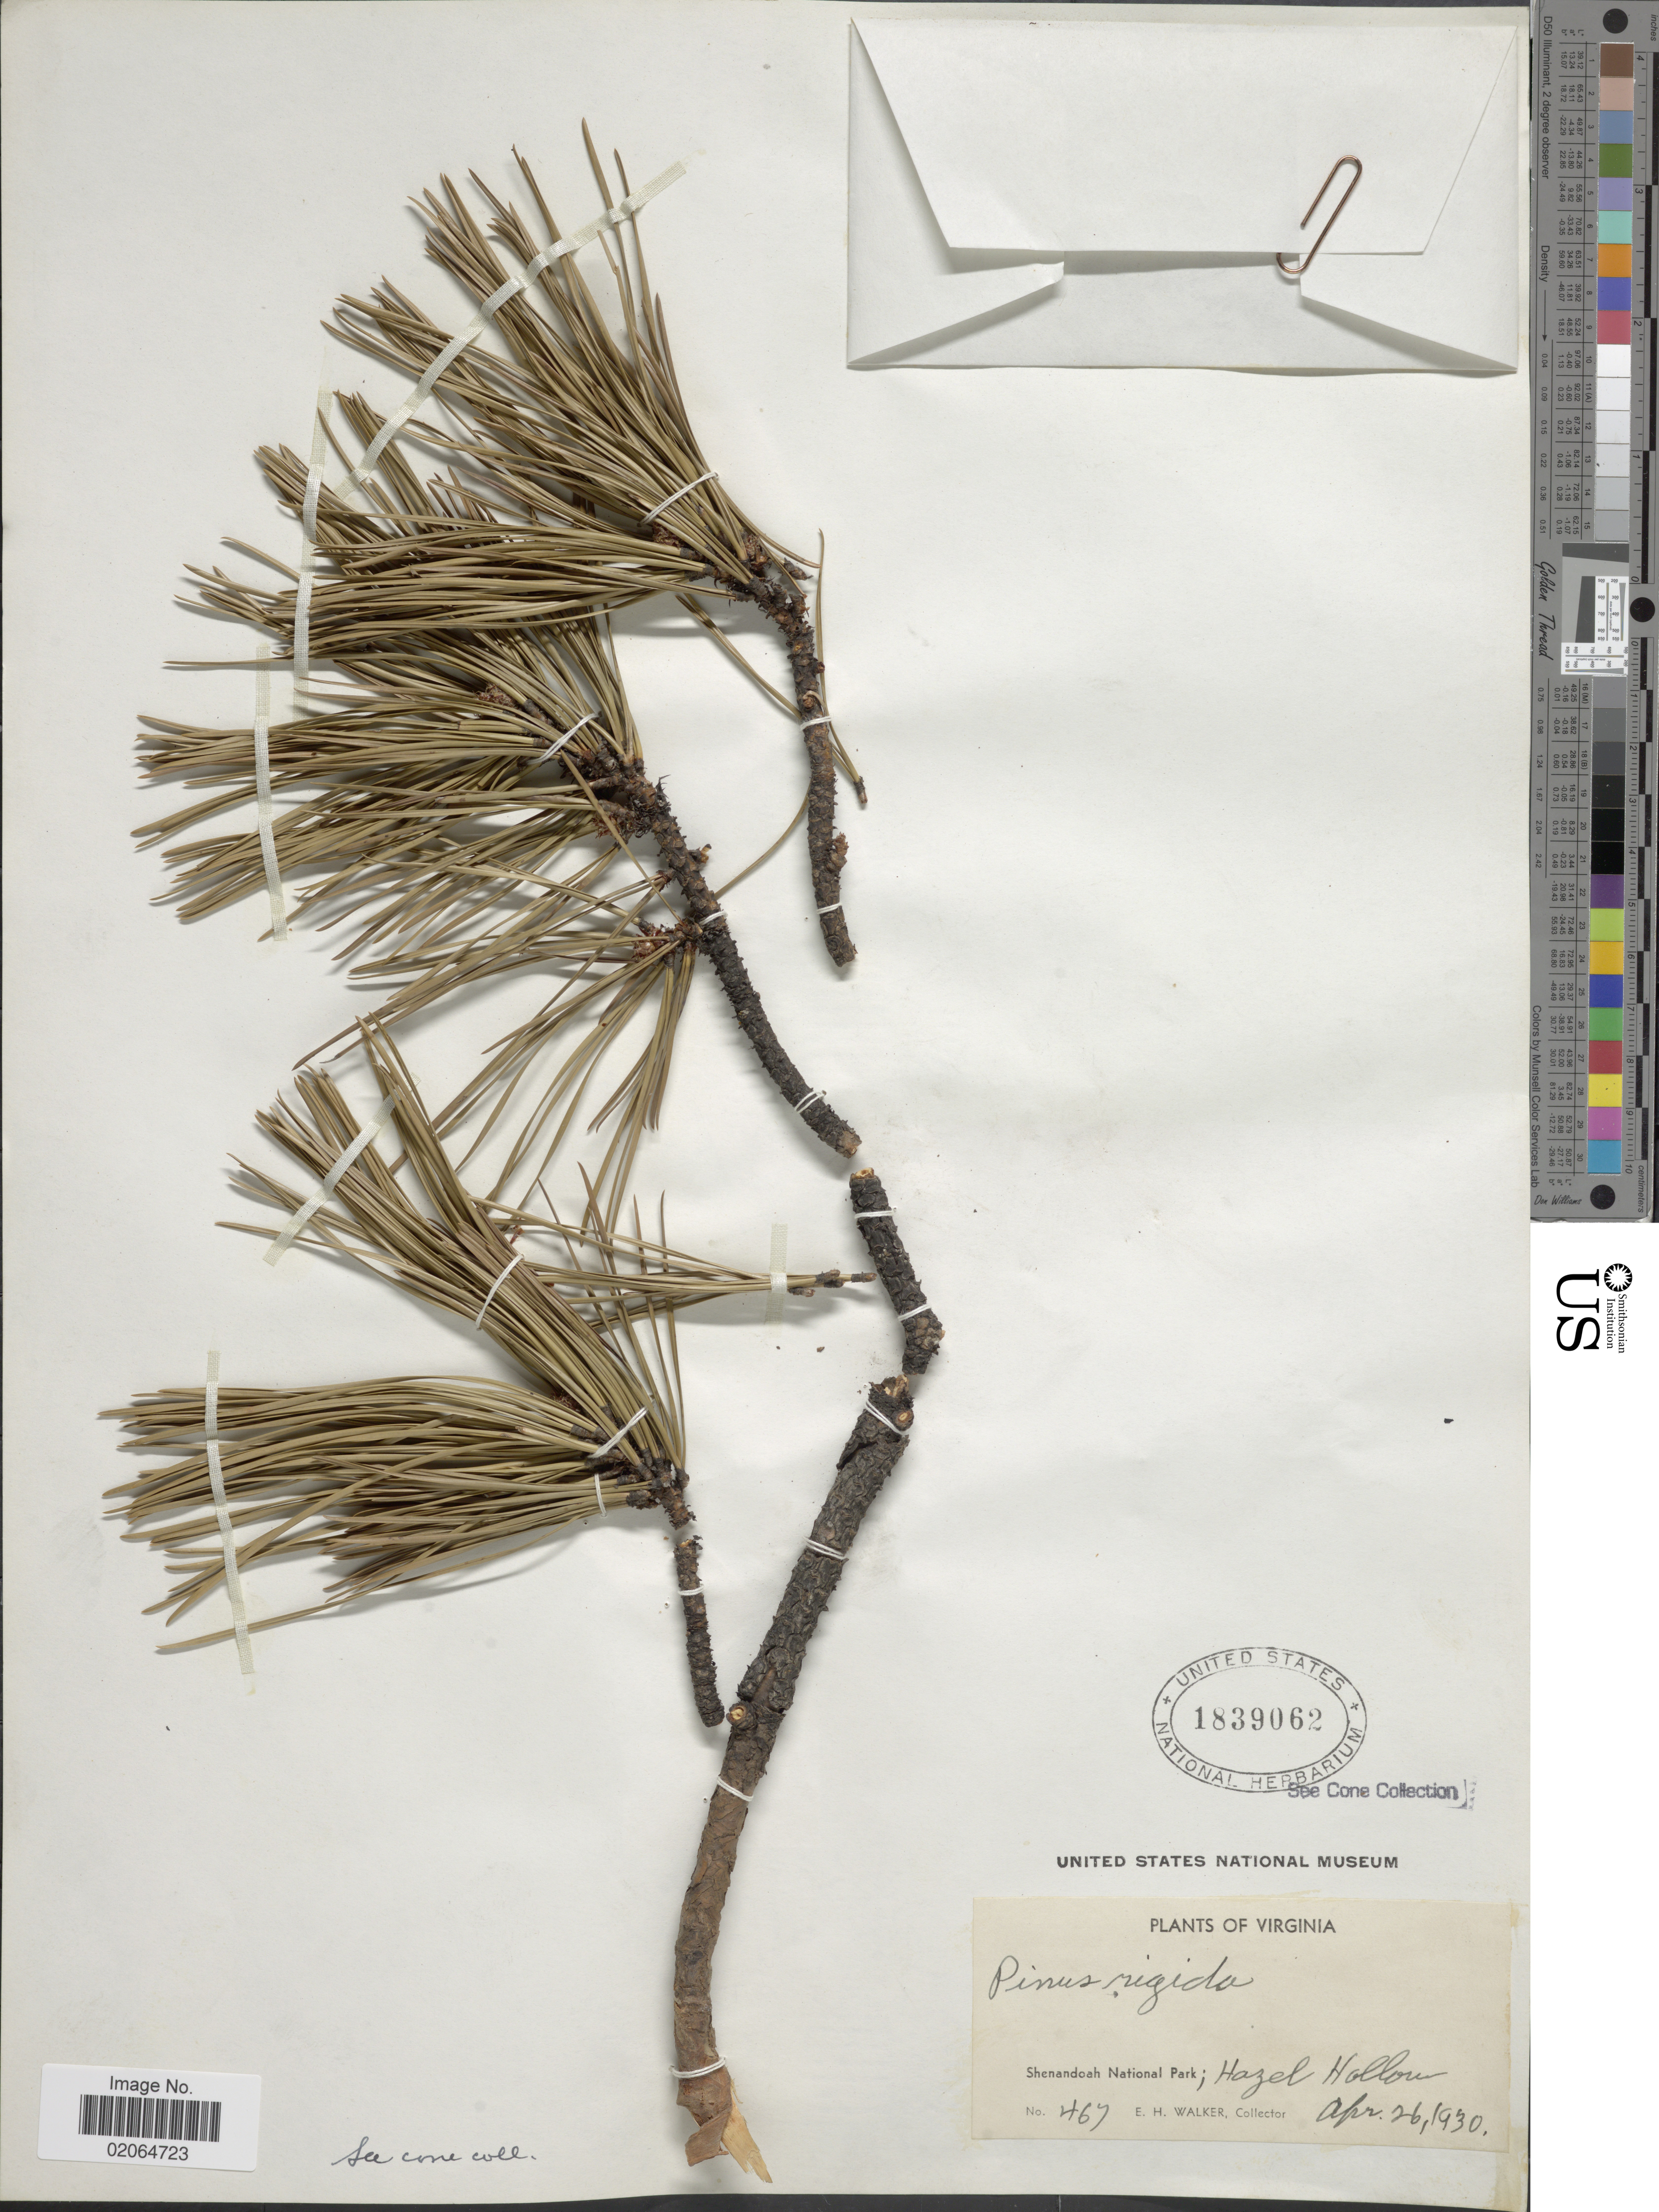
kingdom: Plantae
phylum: Tracheophyta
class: Pinopsida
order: Pinales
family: Pinaceae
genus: Pinus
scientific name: Pinus rigida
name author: Mill.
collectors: E. H. Walker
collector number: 467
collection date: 1930-04-26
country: United States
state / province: Virginia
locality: Shenandoah National Park; Hazel Hollow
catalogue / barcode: US 1839062